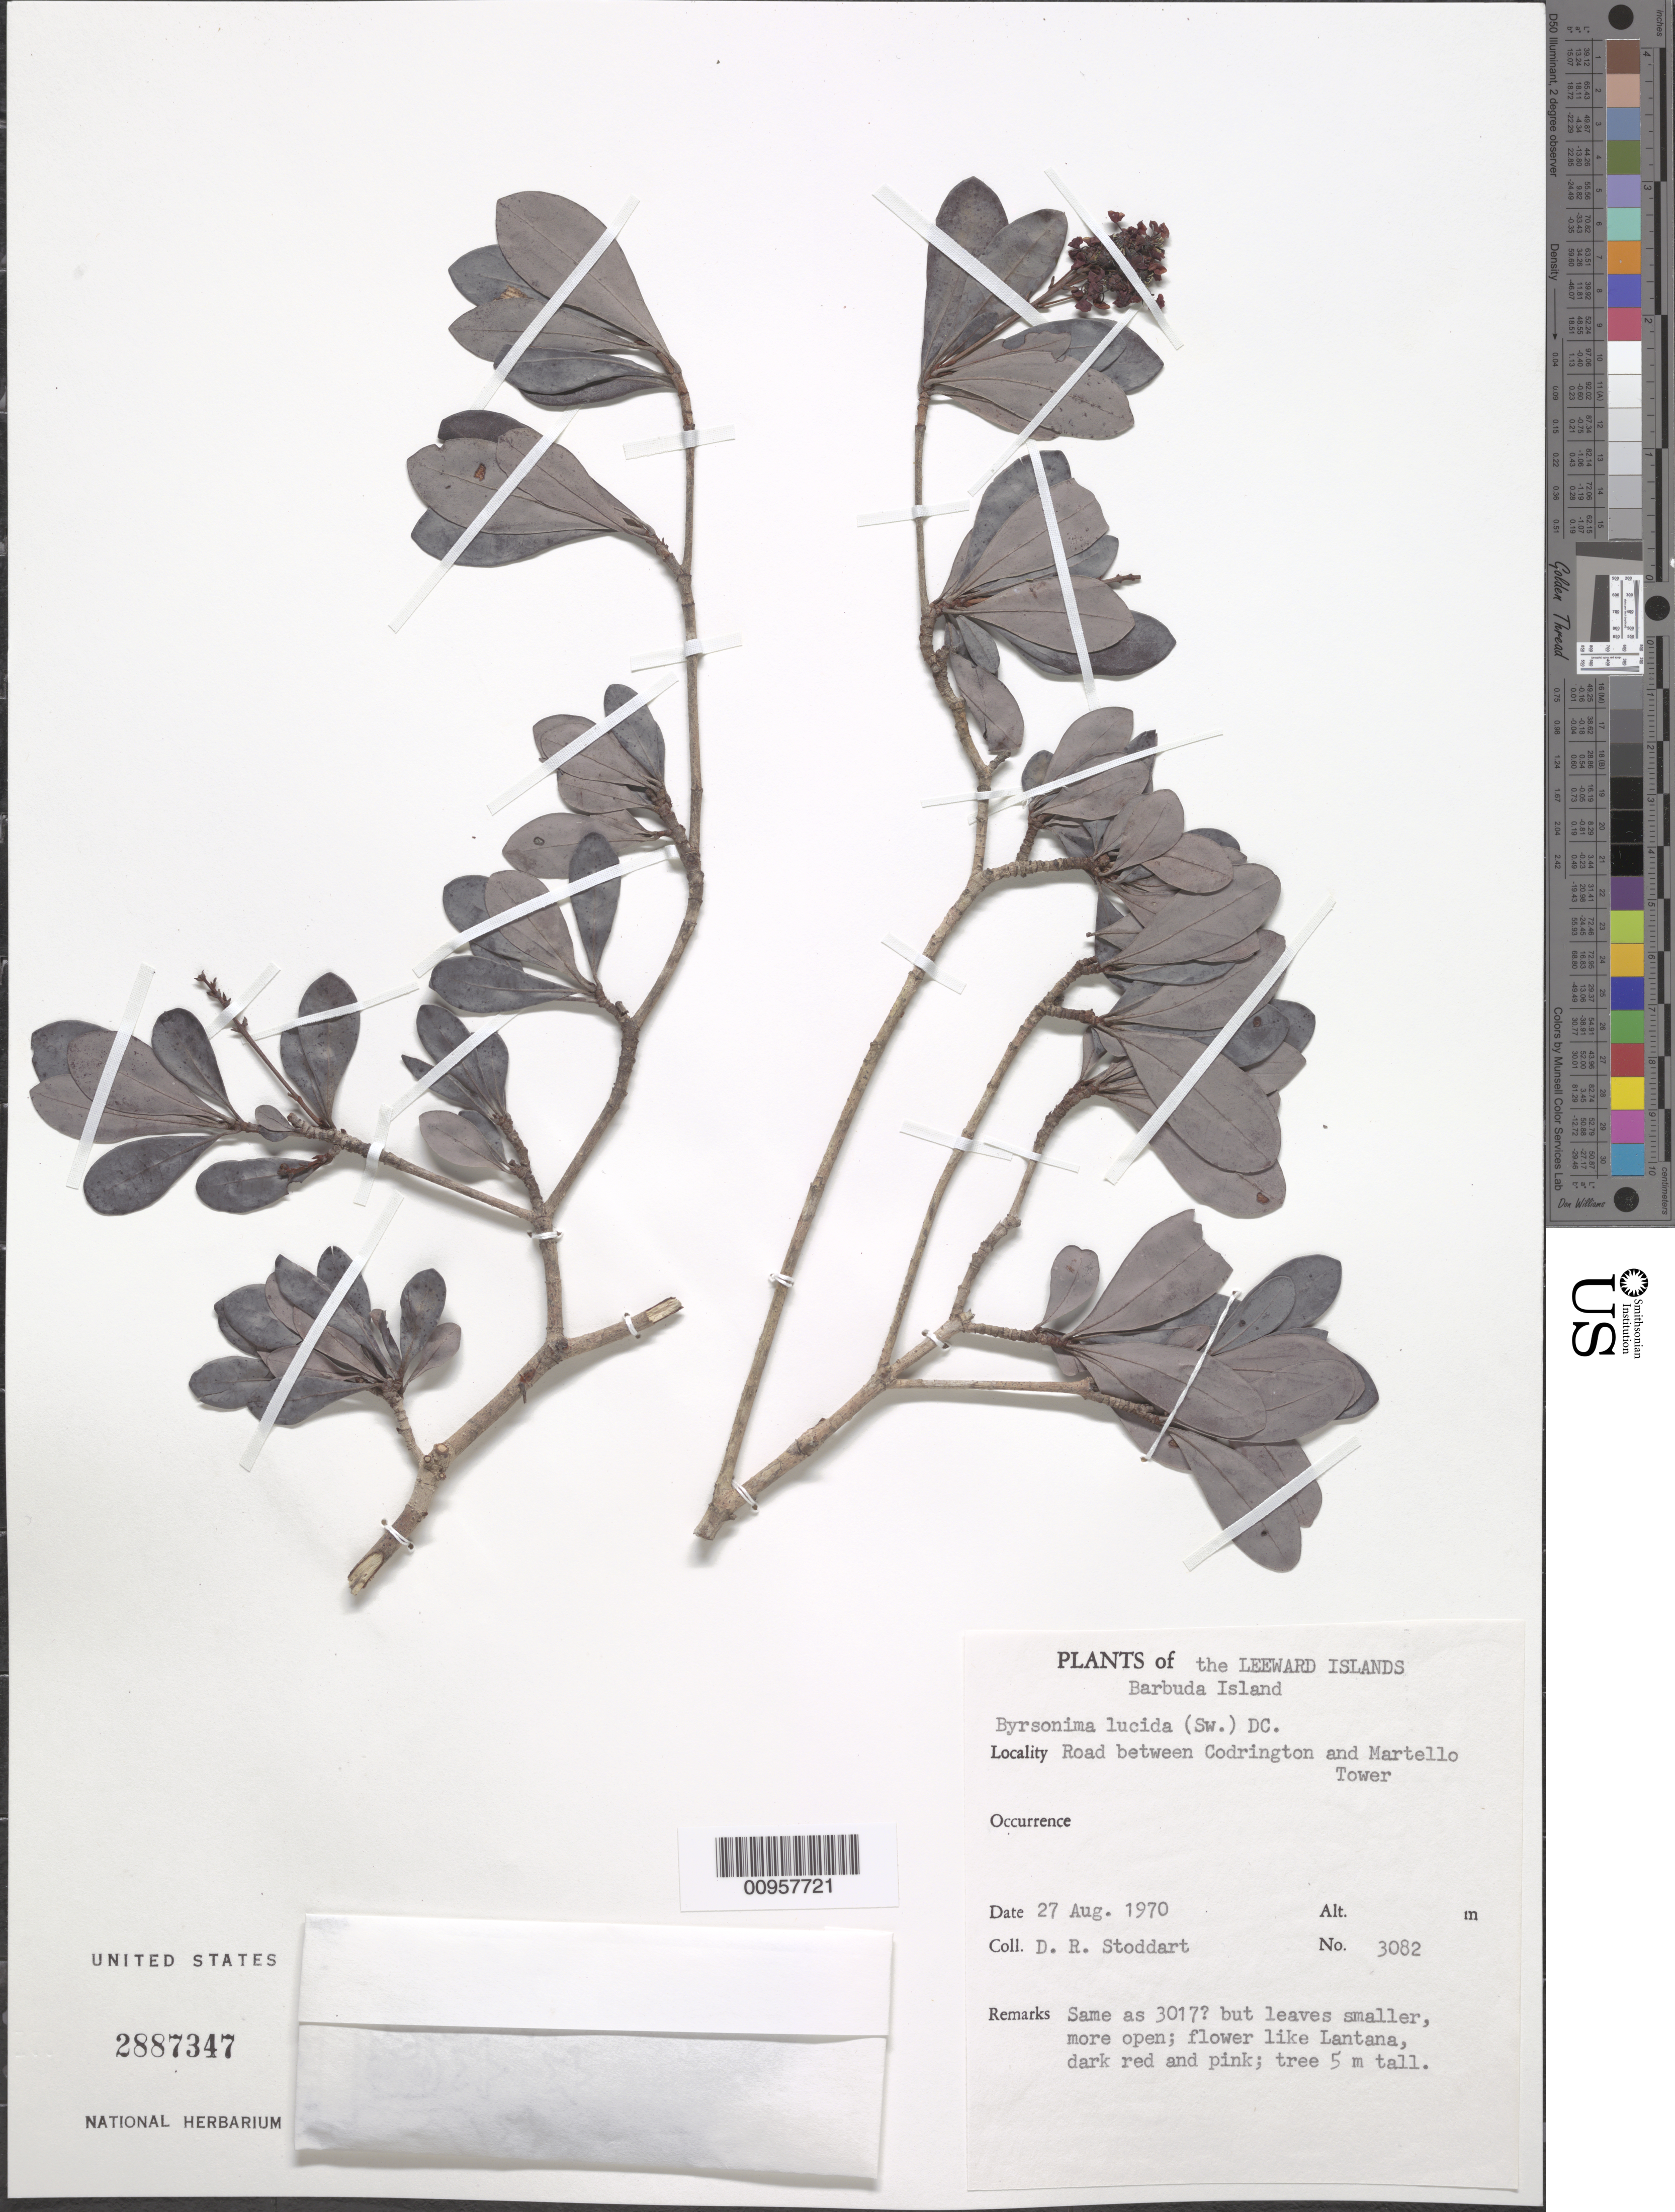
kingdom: Plantae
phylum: Tracheophyta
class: Magnoliopsida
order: Malpighiales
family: Malpighiaceae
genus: Byrsonima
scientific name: Byrsonima lucida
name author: (Mill.) DC.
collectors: D. R. Stoddart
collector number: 3082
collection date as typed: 27 Aug 1970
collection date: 1970-08-27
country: Antigua and Barbuda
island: Barbuda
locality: Road between Codrington and Martello Tower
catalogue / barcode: US 2887347